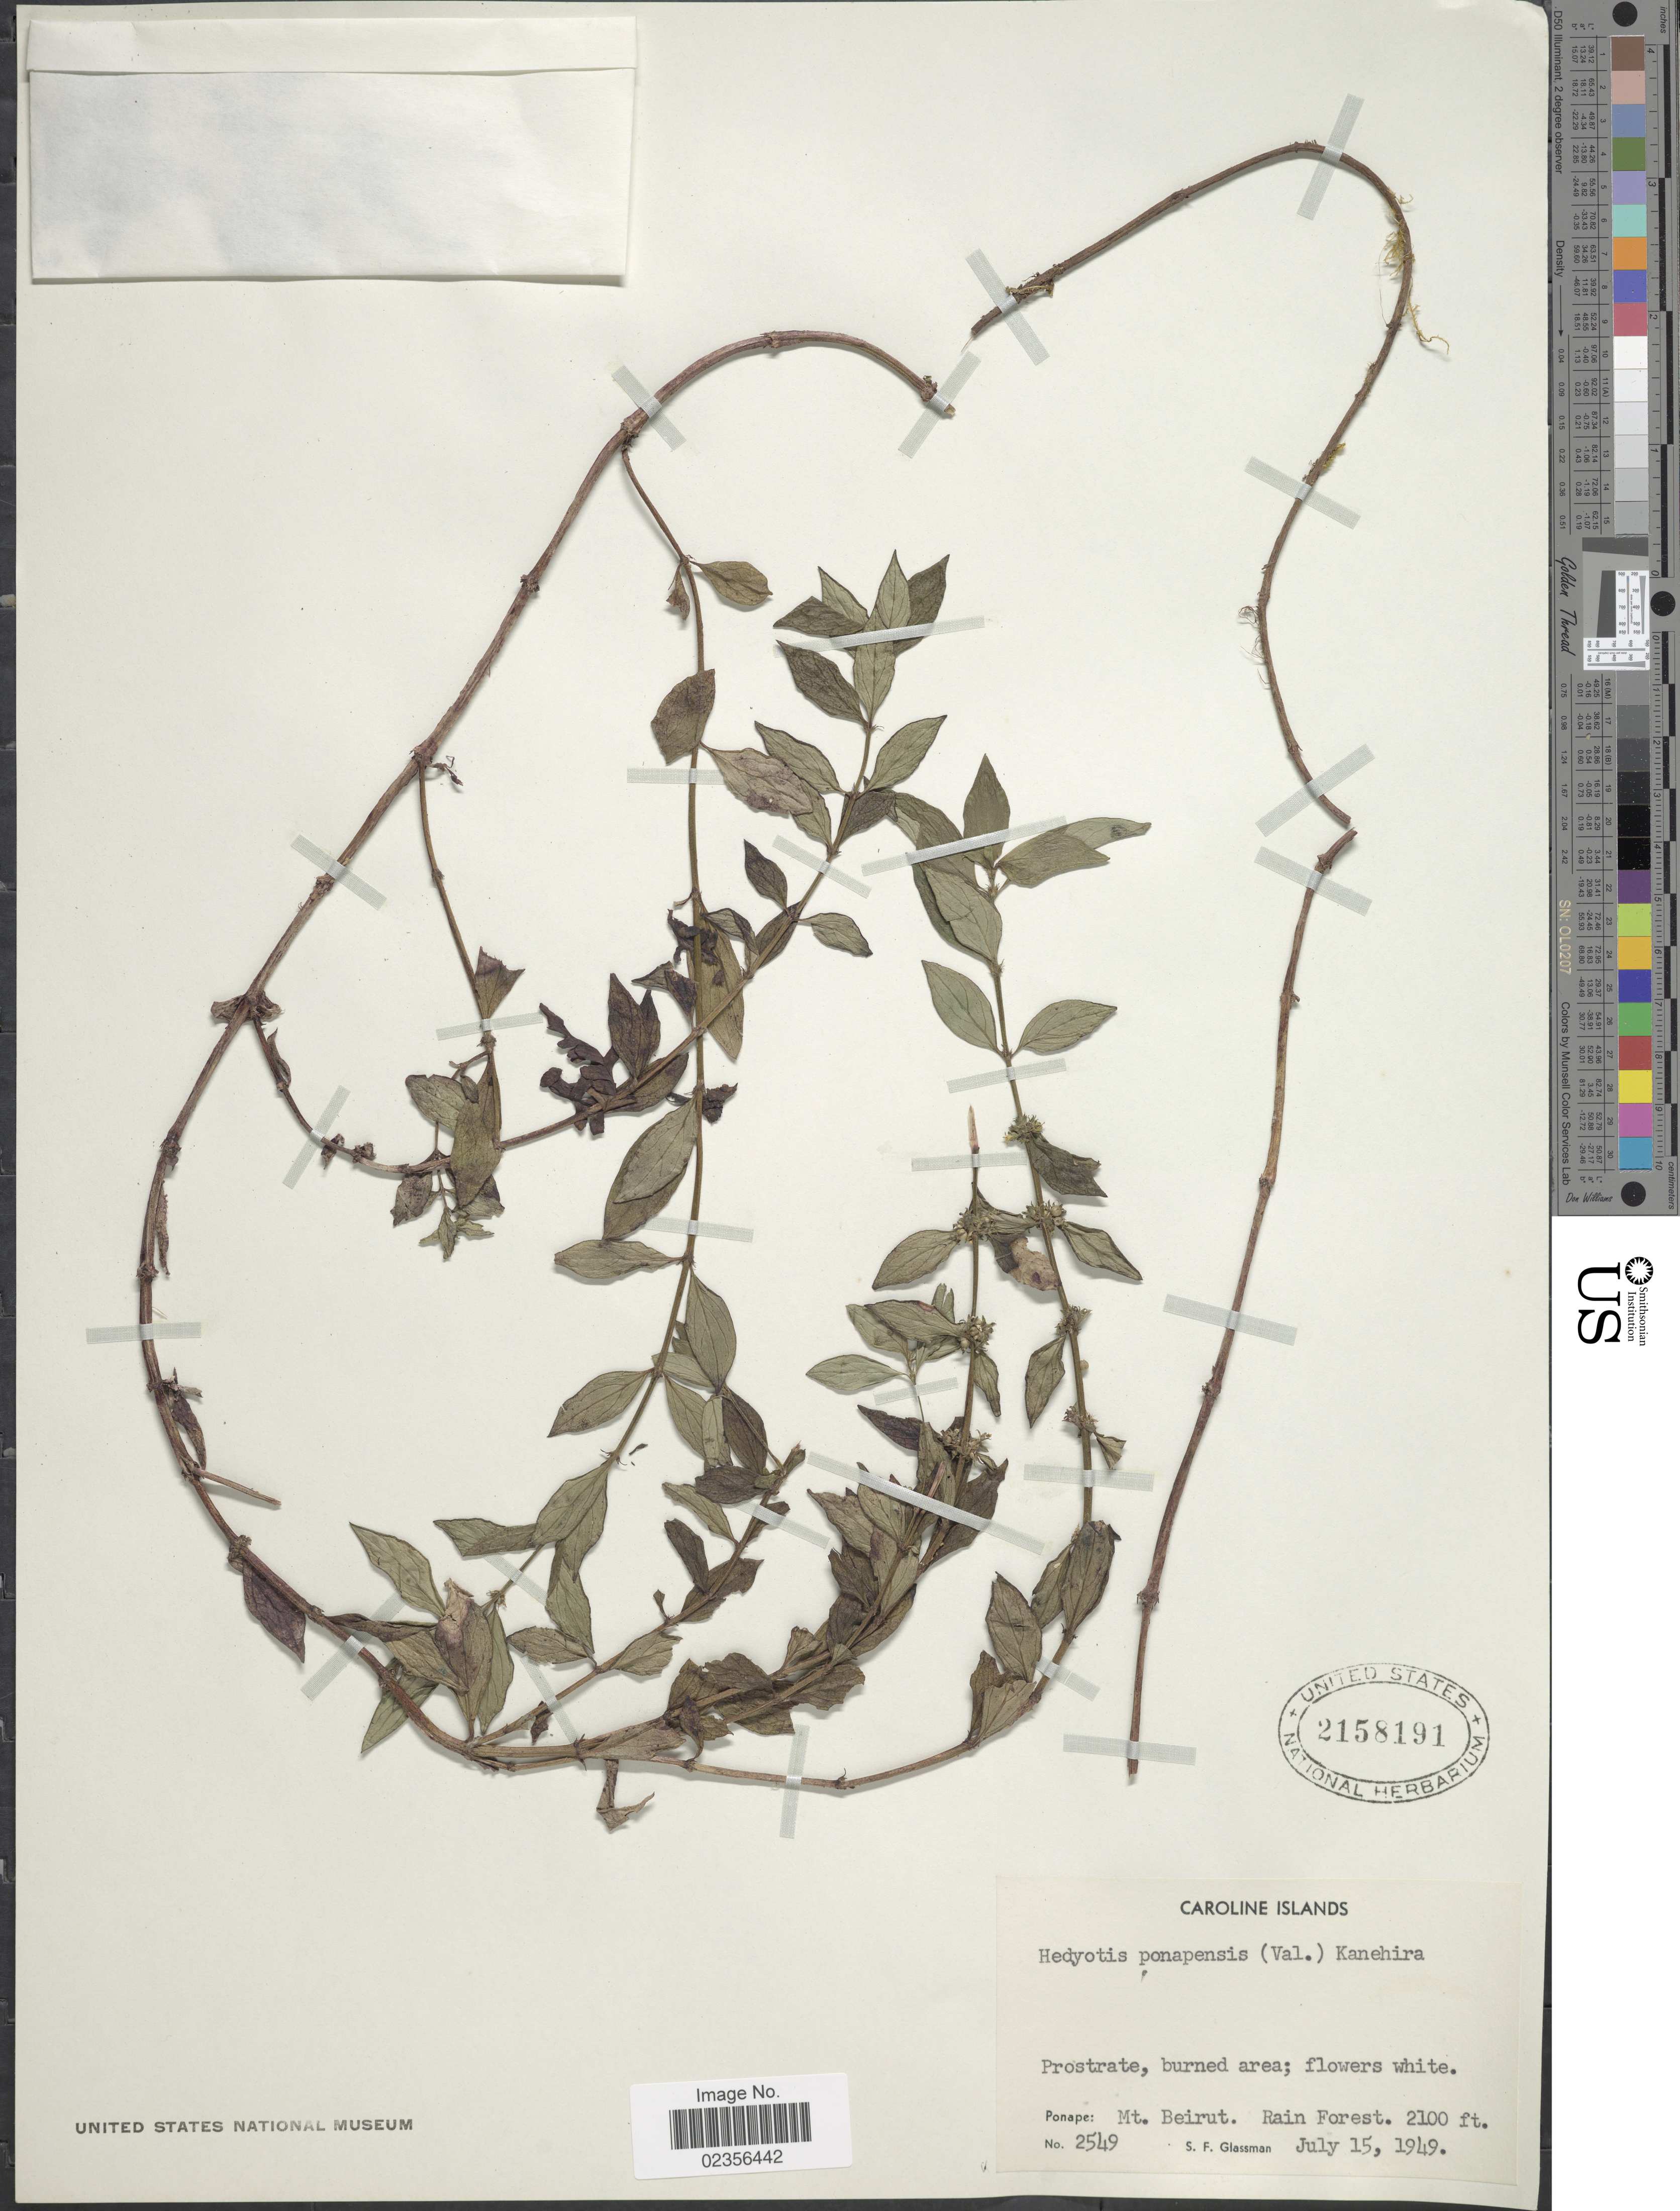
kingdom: Plantae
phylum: Tracheophyta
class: Magnoliopsida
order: Gentianales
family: Rubiaceae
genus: Hedyotis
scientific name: Hedyotis ponapensis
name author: (Valeton) Kaneh.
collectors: S. F. Glassman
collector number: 259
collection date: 1949-07-15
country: Micronesia, Federated States of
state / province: Pohnpei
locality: Caroline Islands. Ponape: Mt. Beirut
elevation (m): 640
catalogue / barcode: US 2158191